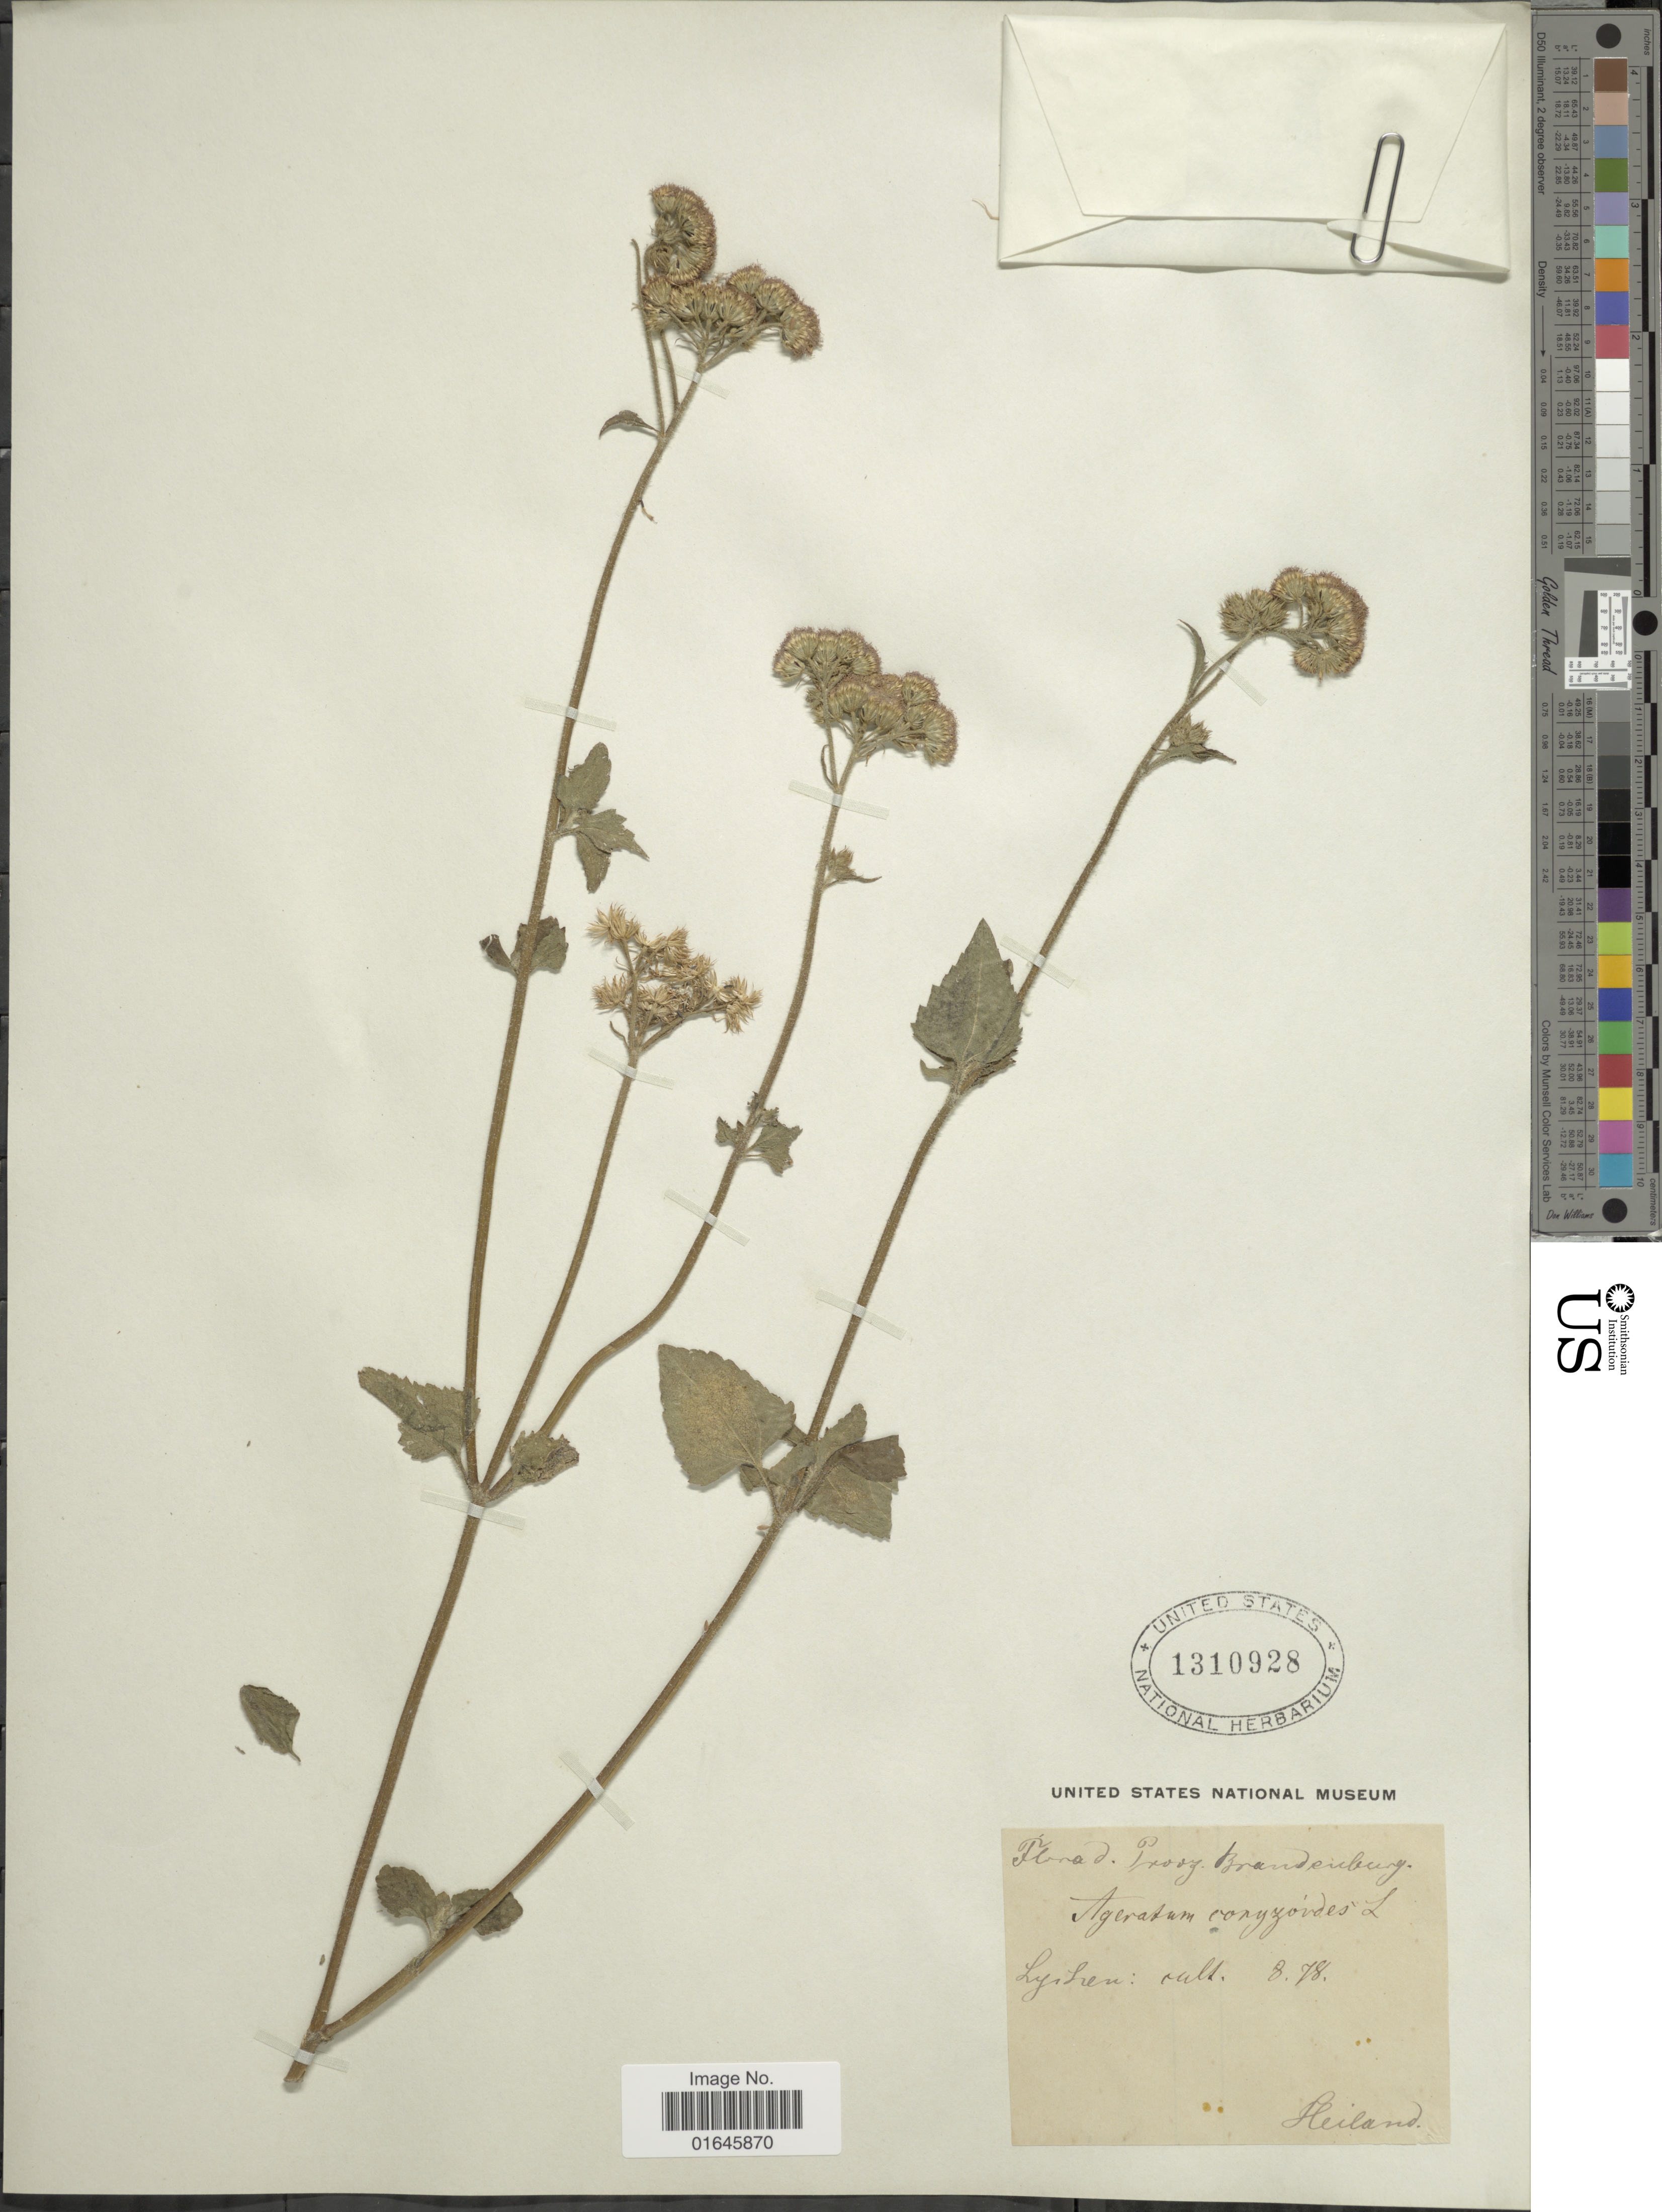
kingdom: Plantae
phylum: Tracheophyta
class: Magnoliopsida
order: Asterales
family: Asteraceae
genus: Ageratum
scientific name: Ageratum conyzoides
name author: L.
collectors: -. Heiland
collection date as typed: Transcribed d/m/y: /8/78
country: Germany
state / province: Brandenburg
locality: Lyshen [interpreted]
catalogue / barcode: US 1310928